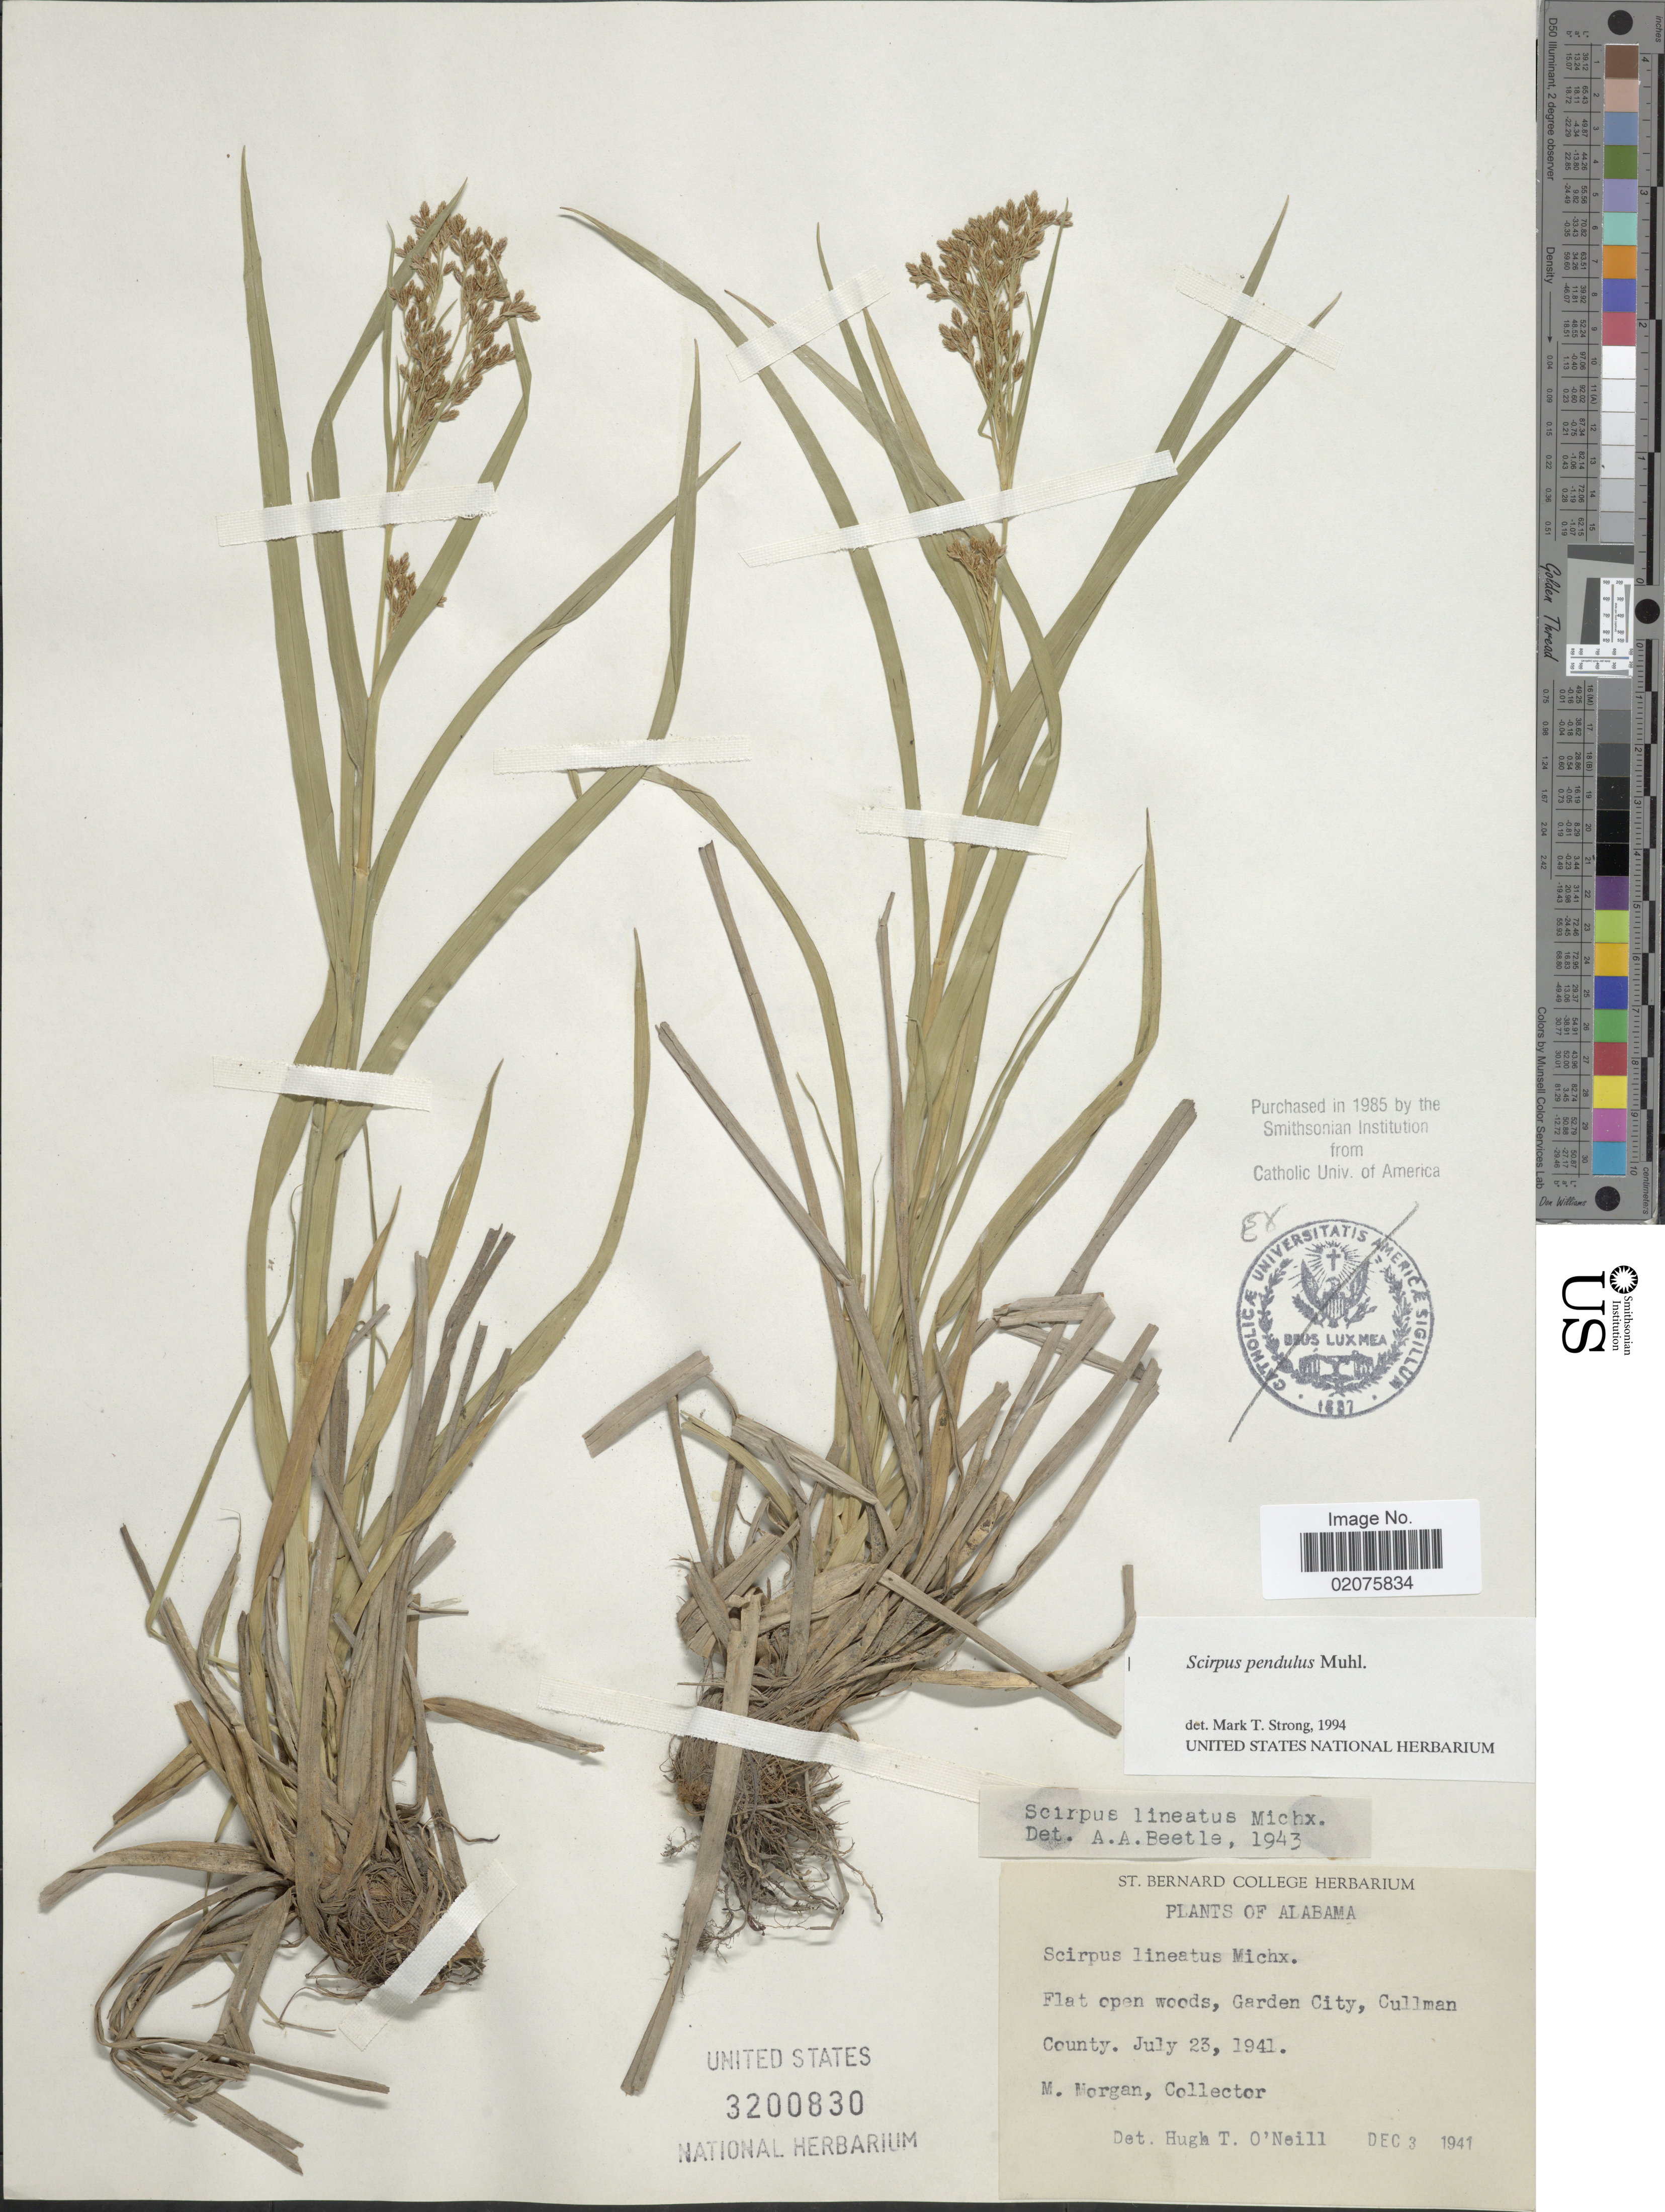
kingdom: Plantae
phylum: Tracheophyta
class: Liliopsida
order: Poales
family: Cyperaceae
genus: Scirpus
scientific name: Scirpus pendulus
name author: Muhl.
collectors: M. Morgan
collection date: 1941-07-23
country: United States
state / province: Alabama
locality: Flat open woods, Garden City, Cullman County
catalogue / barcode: US 3200830